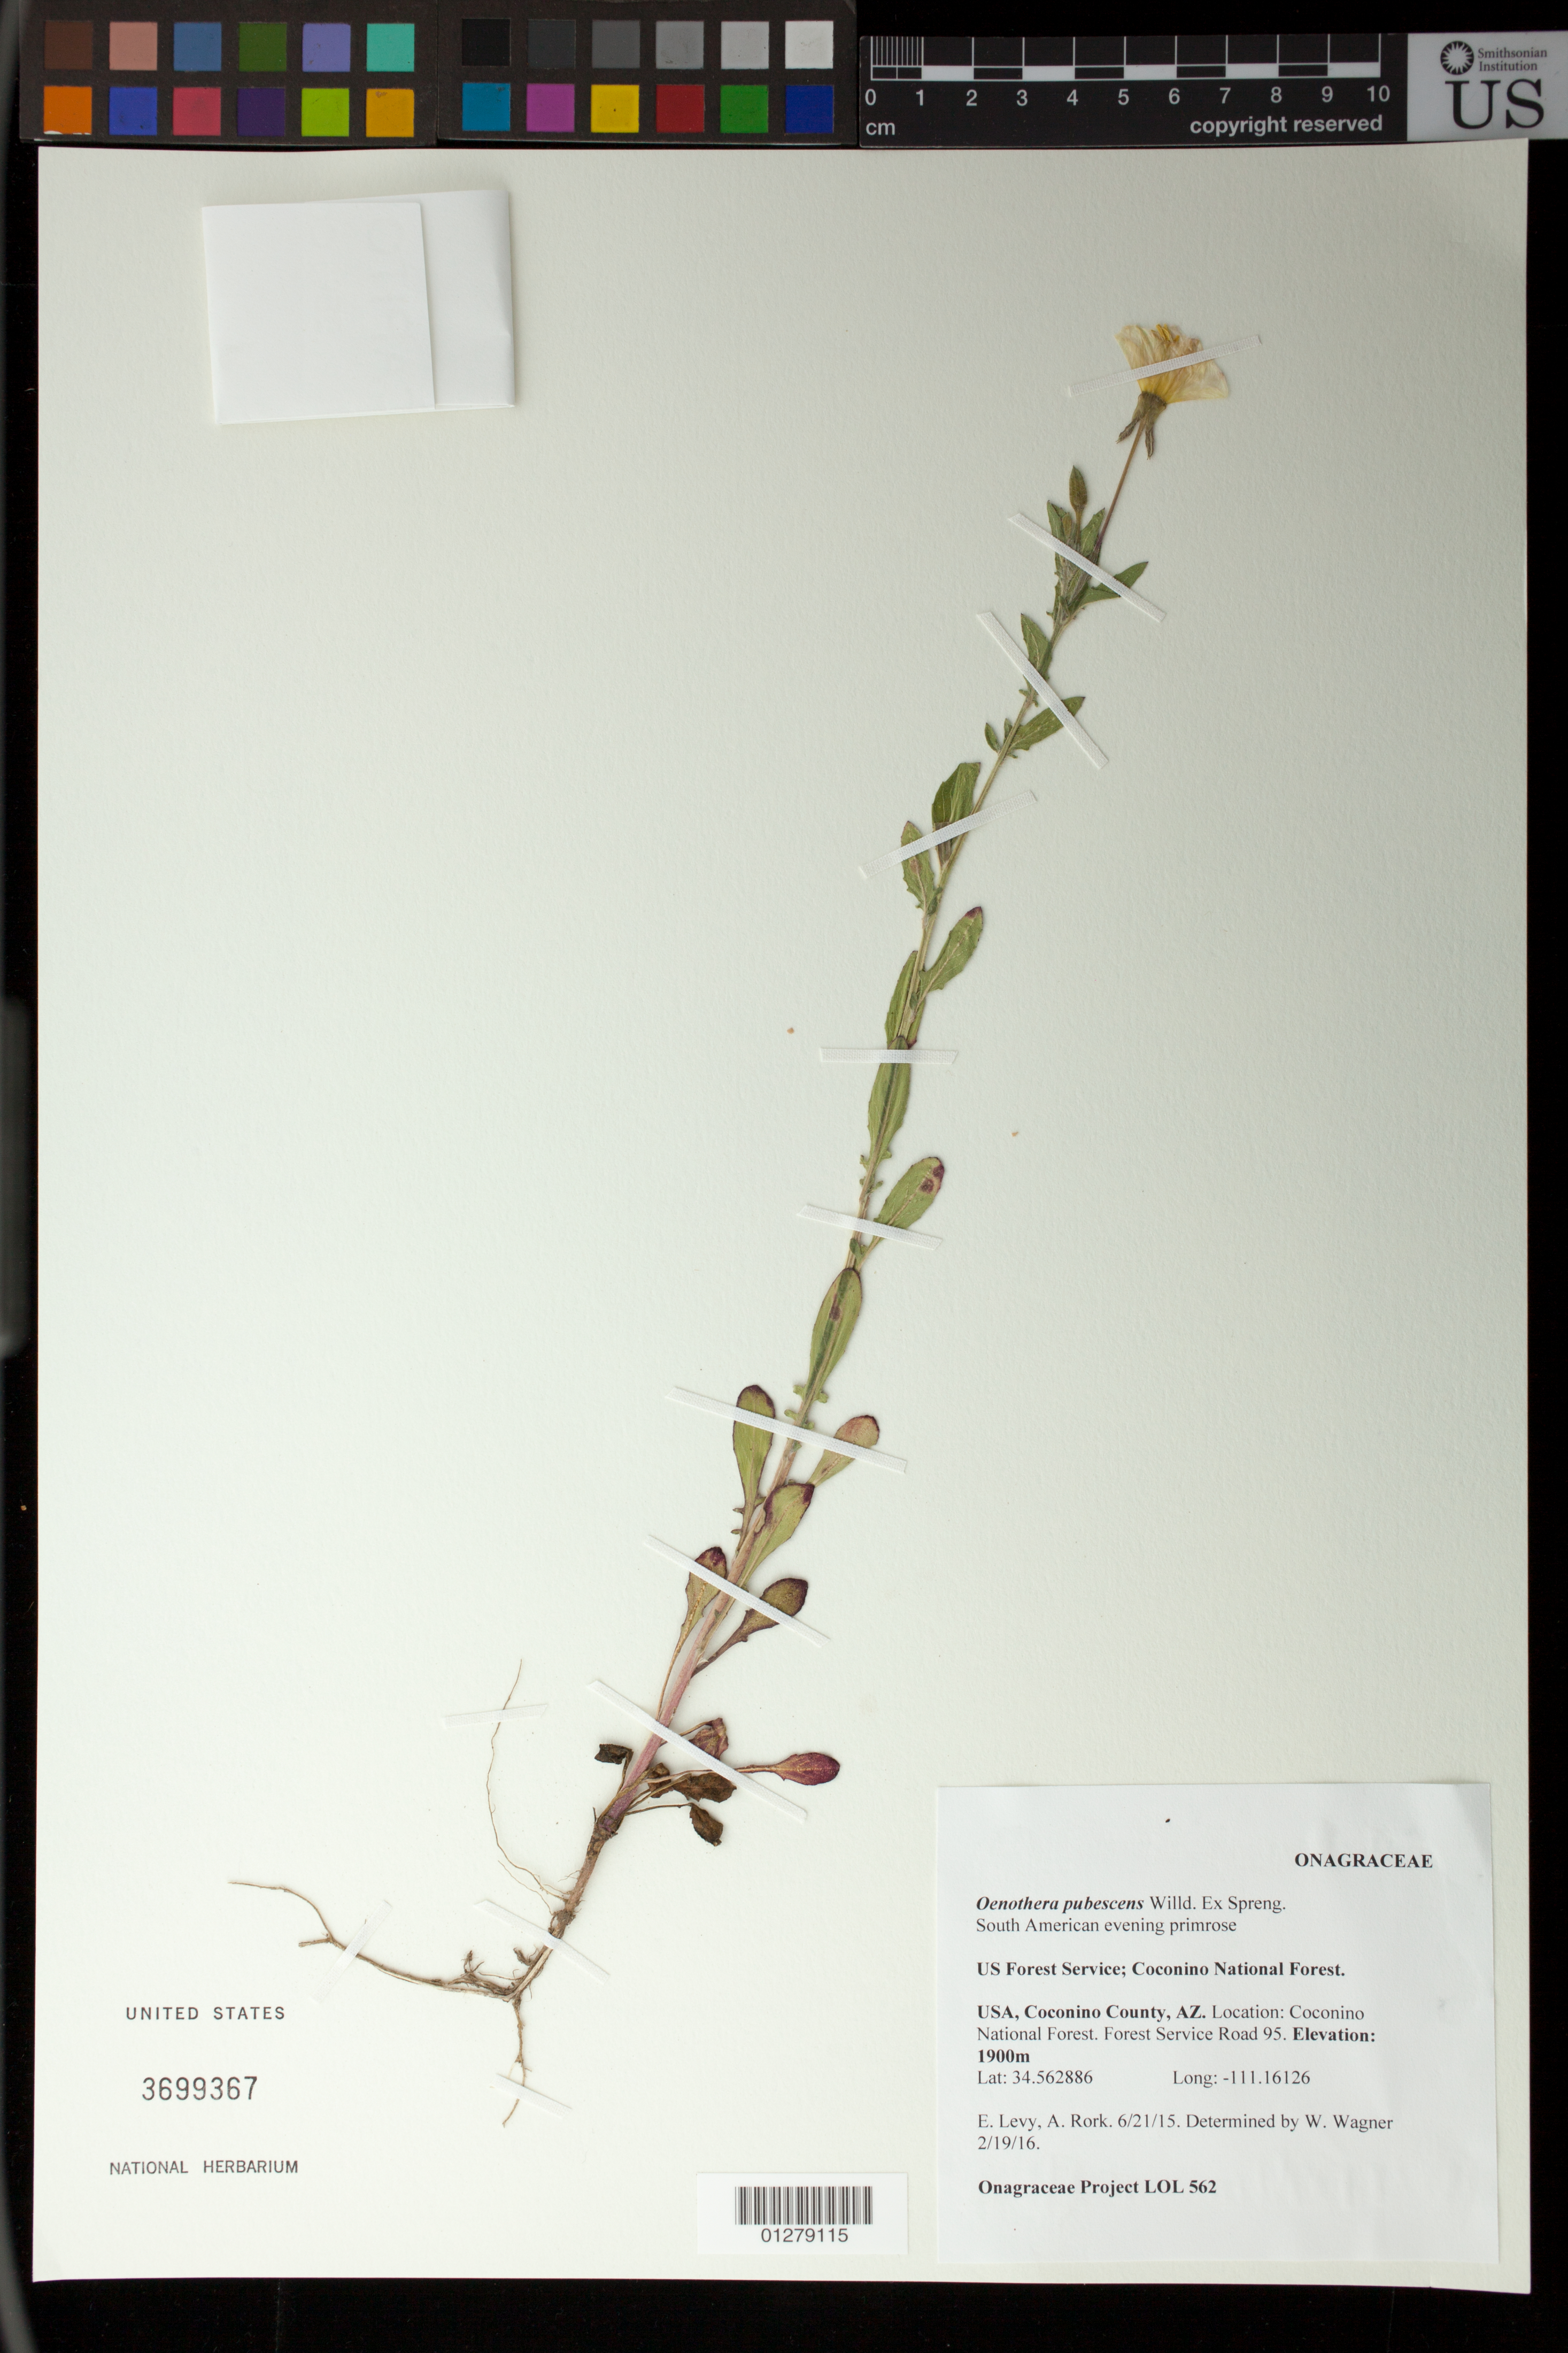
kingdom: Plantae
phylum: Tracheophyta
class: Magnoliopsida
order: Myrtales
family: Onagraceae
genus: Oenothera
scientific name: Oenothera pubescens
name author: Willd. ex Spreng.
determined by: Wagner, W. L., (BOT), Smithsonian Institution - National Museum of Natural History (UNITED STATES)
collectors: A. Rork & E. Levy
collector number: LOL 562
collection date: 2015-06-21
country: United States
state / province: Arizona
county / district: Coconino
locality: Coconino National Forest. Forest Service road 95.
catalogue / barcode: US 3699367